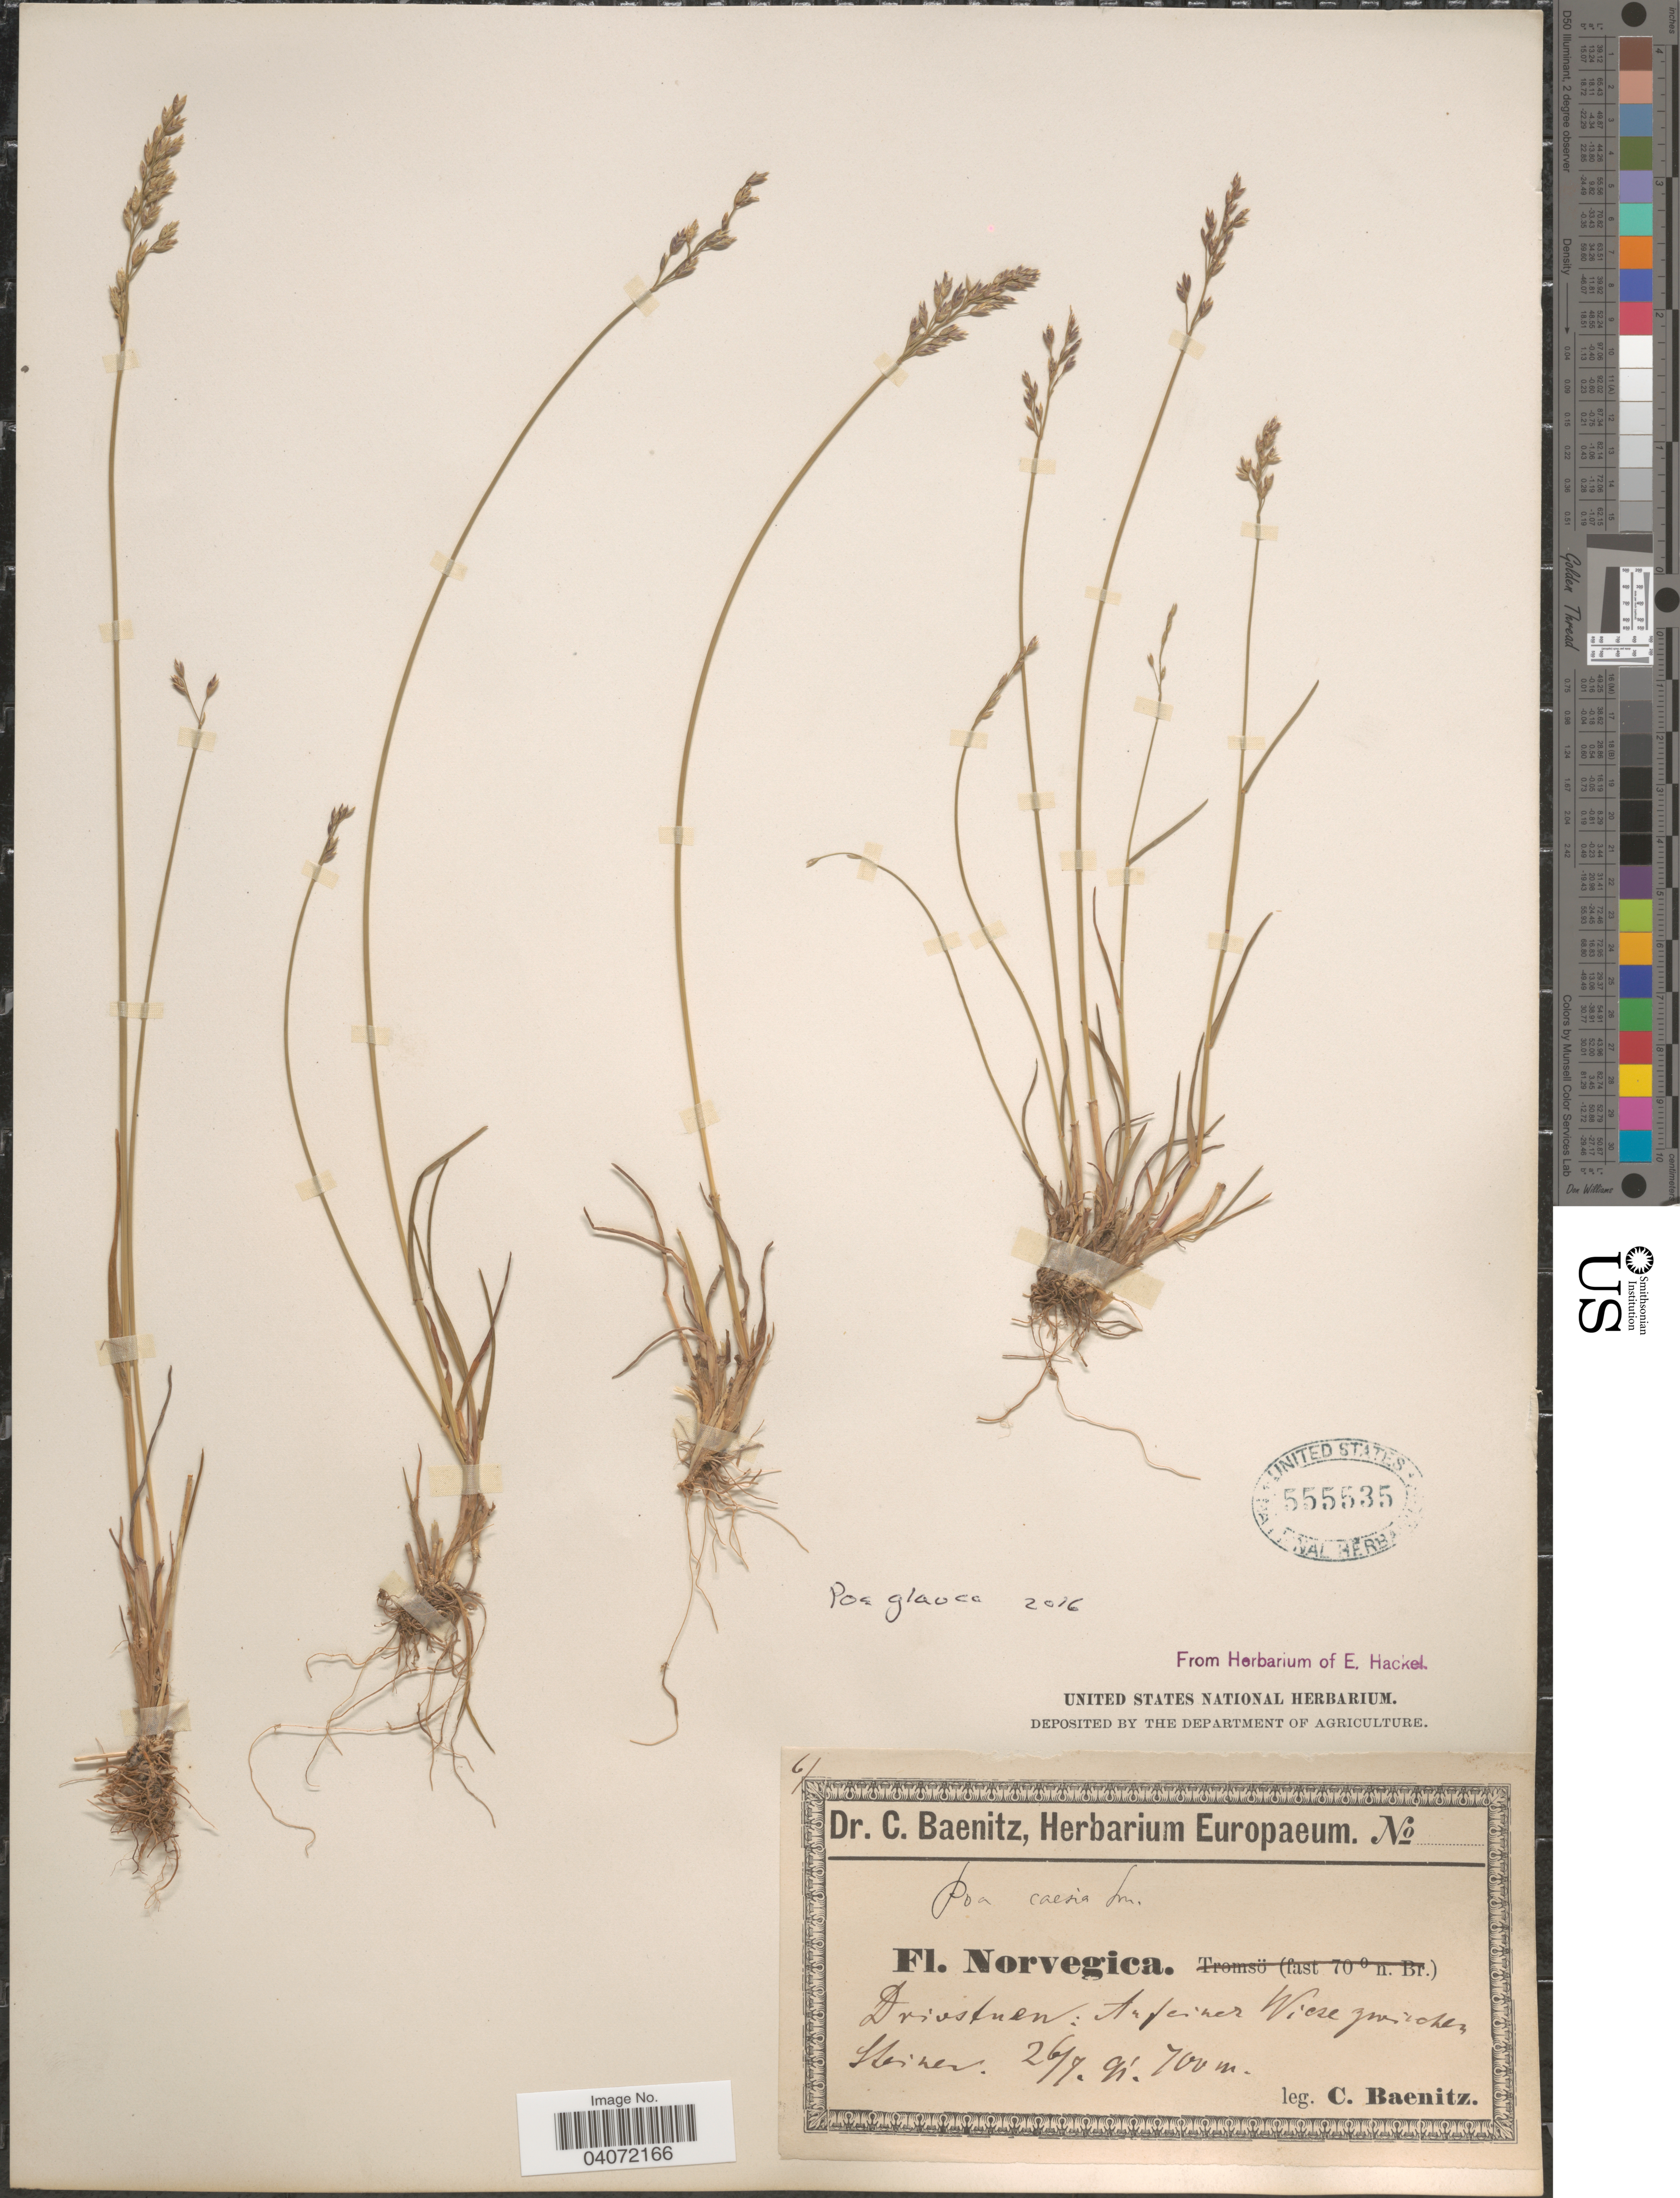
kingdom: Plantae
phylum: Tracheophyta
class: Liliopsida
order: Poales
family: Poaceae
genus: Poa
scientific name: Poa glauca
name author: Vahl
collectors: C. G. Baenitz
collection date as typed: Transcribed d/m/y: 26/7/91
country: Norway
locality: Norvegica. Drivstuen: Auf einer Wiese zwischen Steiner.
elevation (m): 700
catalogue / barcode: US 555535